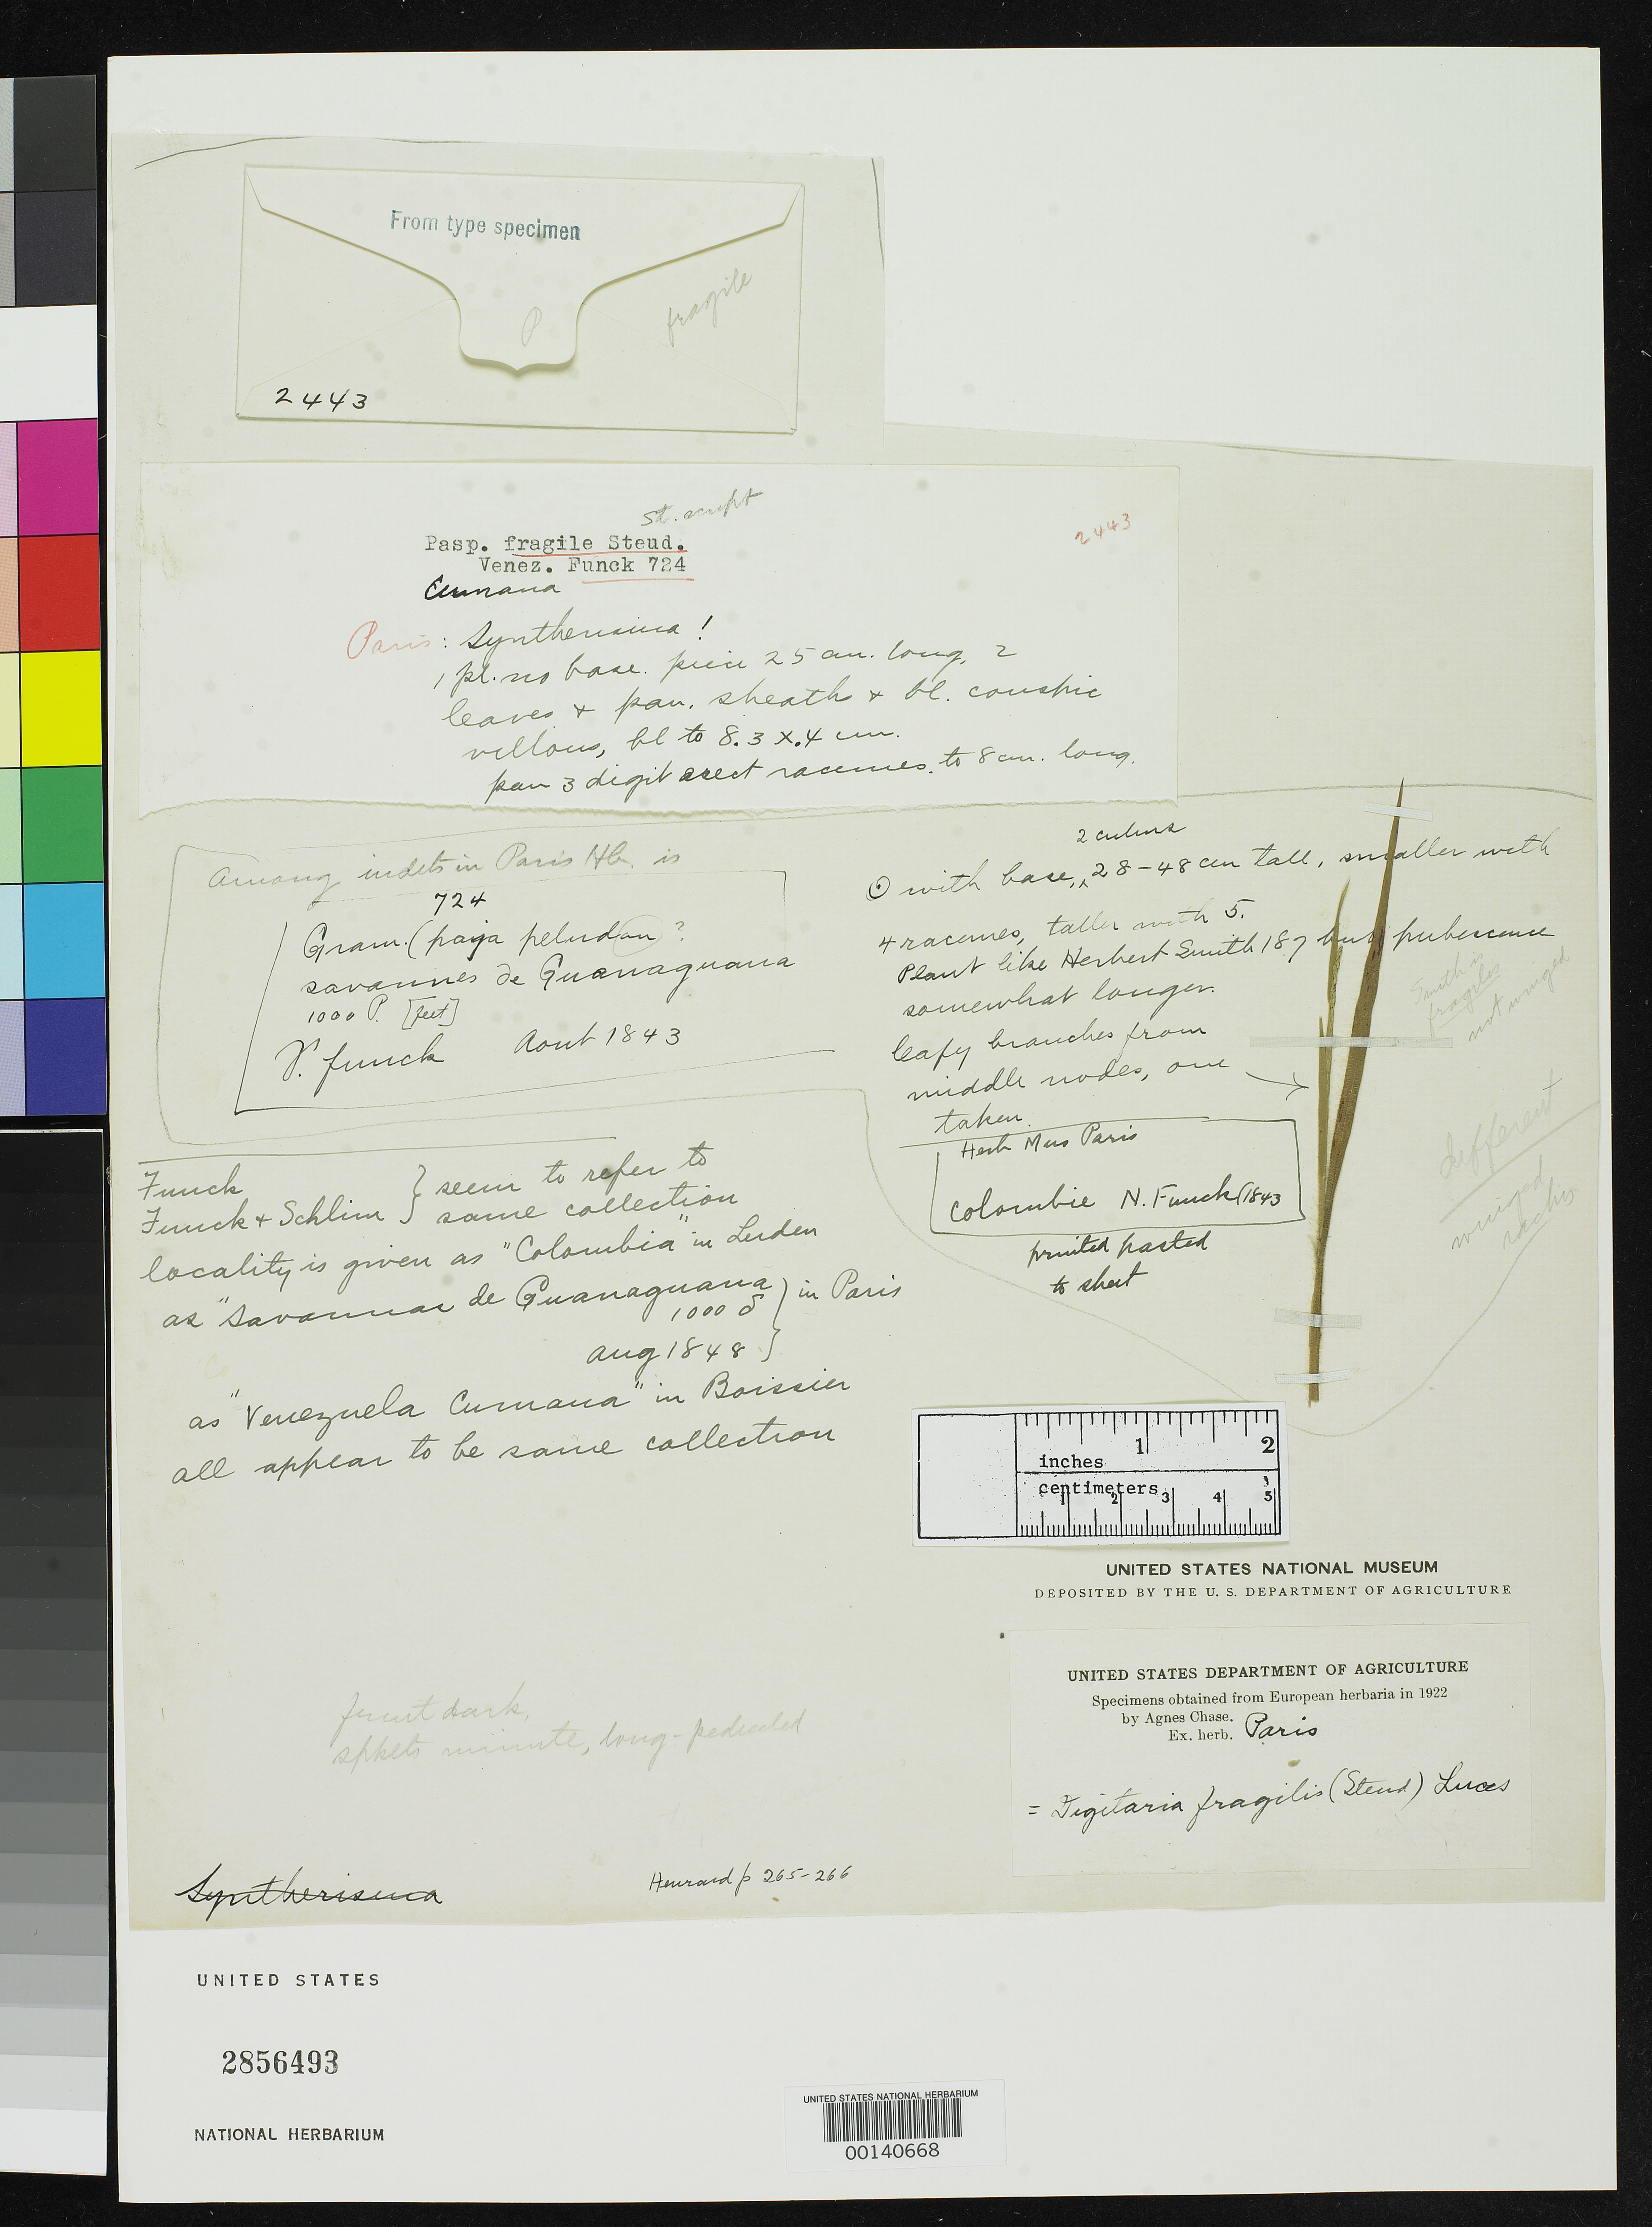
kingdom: Plantae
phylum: Tracheophyta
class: Liliopsida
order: Poales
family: Poaceae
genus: Paspalum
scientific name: Paspalum fragile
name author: Steud.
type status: Type Collection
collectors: N. Funck & L. Schlim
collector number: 724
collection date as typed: Aug 1843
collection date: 1843-08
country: Colombia / Venezuela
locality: Savannas de Guarraguana, Cumana.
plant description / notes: Fragmentary material of type specimens ex herb. Paris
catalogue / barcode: US 2856493